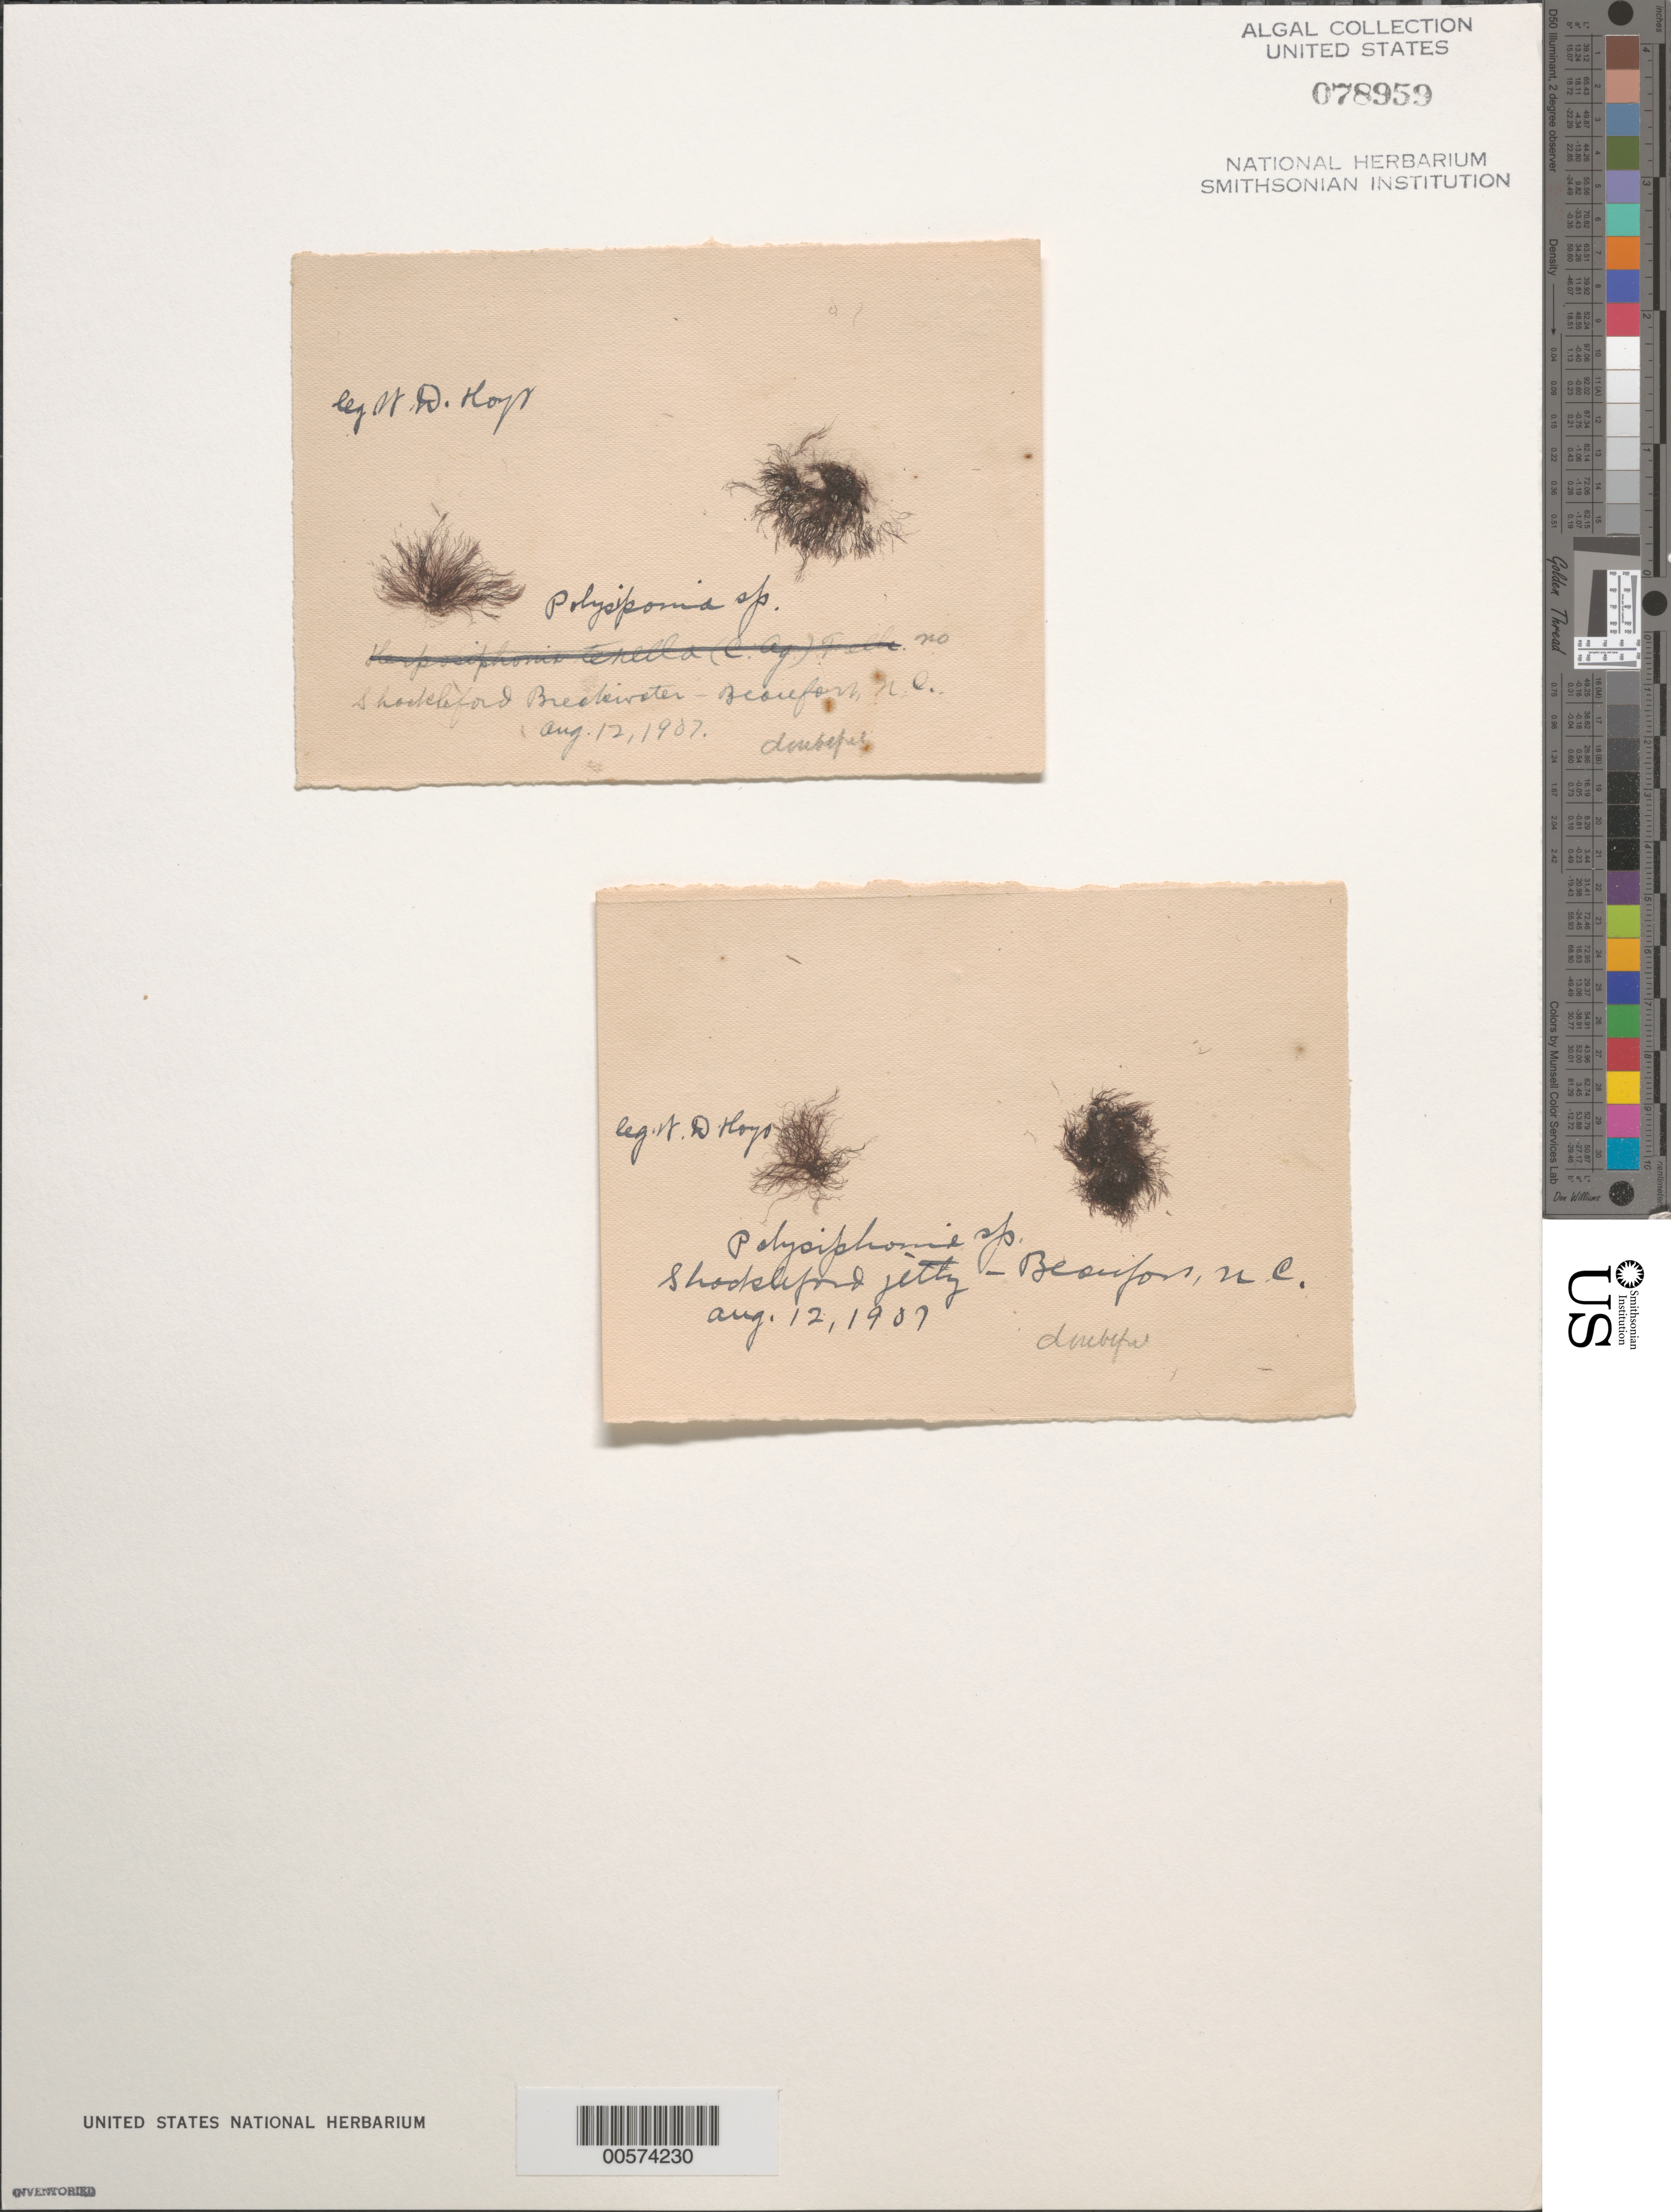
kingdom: Plantae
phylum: Rhodophyta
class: Florideophyceae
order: Ceramiales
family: Rhodomelaceae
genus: Polysiphonia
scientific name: Polysiphonia sp.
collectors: W. D. Hoyt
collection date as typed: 12 Aug 1907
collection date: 1907-08-12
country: United States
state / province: North Carolina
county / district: Carteret County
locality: Beaufort, Shackleford breakwater and jetty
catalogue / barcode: US 78959